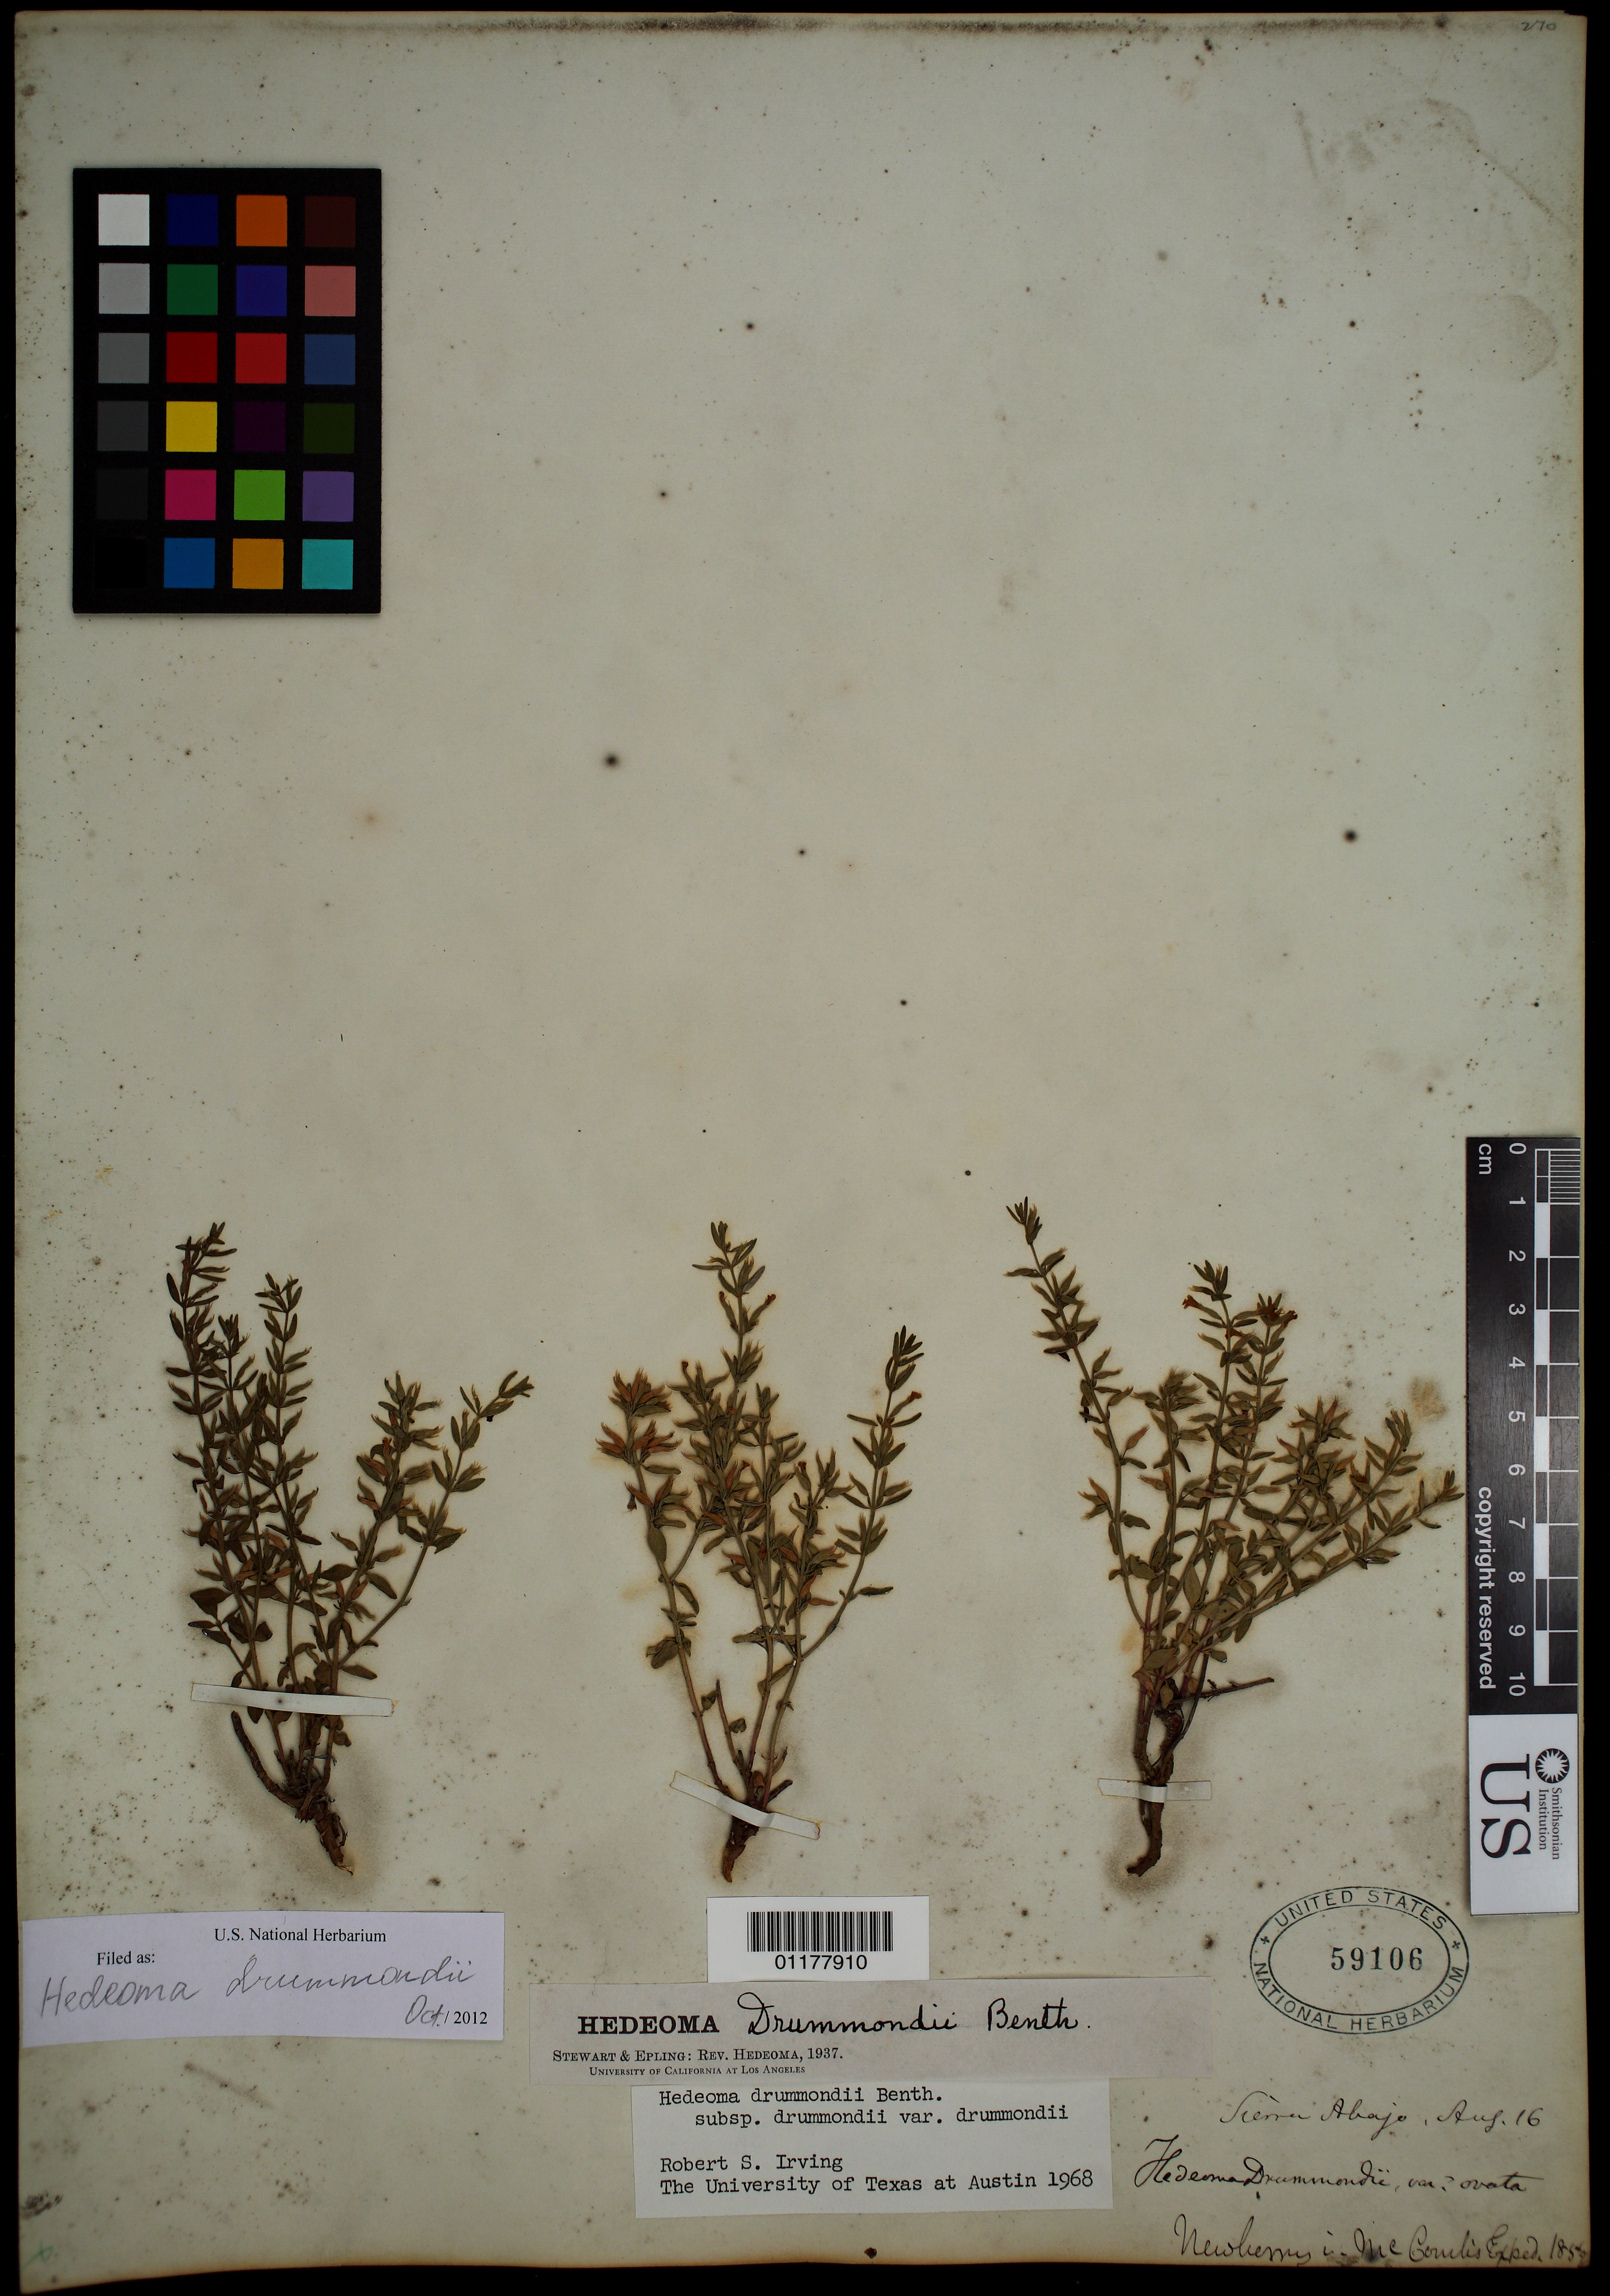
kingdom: Plantae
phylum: Tracheophyta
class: Magnoliopsida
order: Lamiales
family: Lamiaceae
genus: Hedeoma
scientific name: Hedeoma drummondii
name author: Benth.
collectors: J. S. Newberry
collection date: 1859-08-16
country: United States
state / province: Utah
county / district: San Juan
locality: Sierra Abajo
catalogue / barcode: US 59106